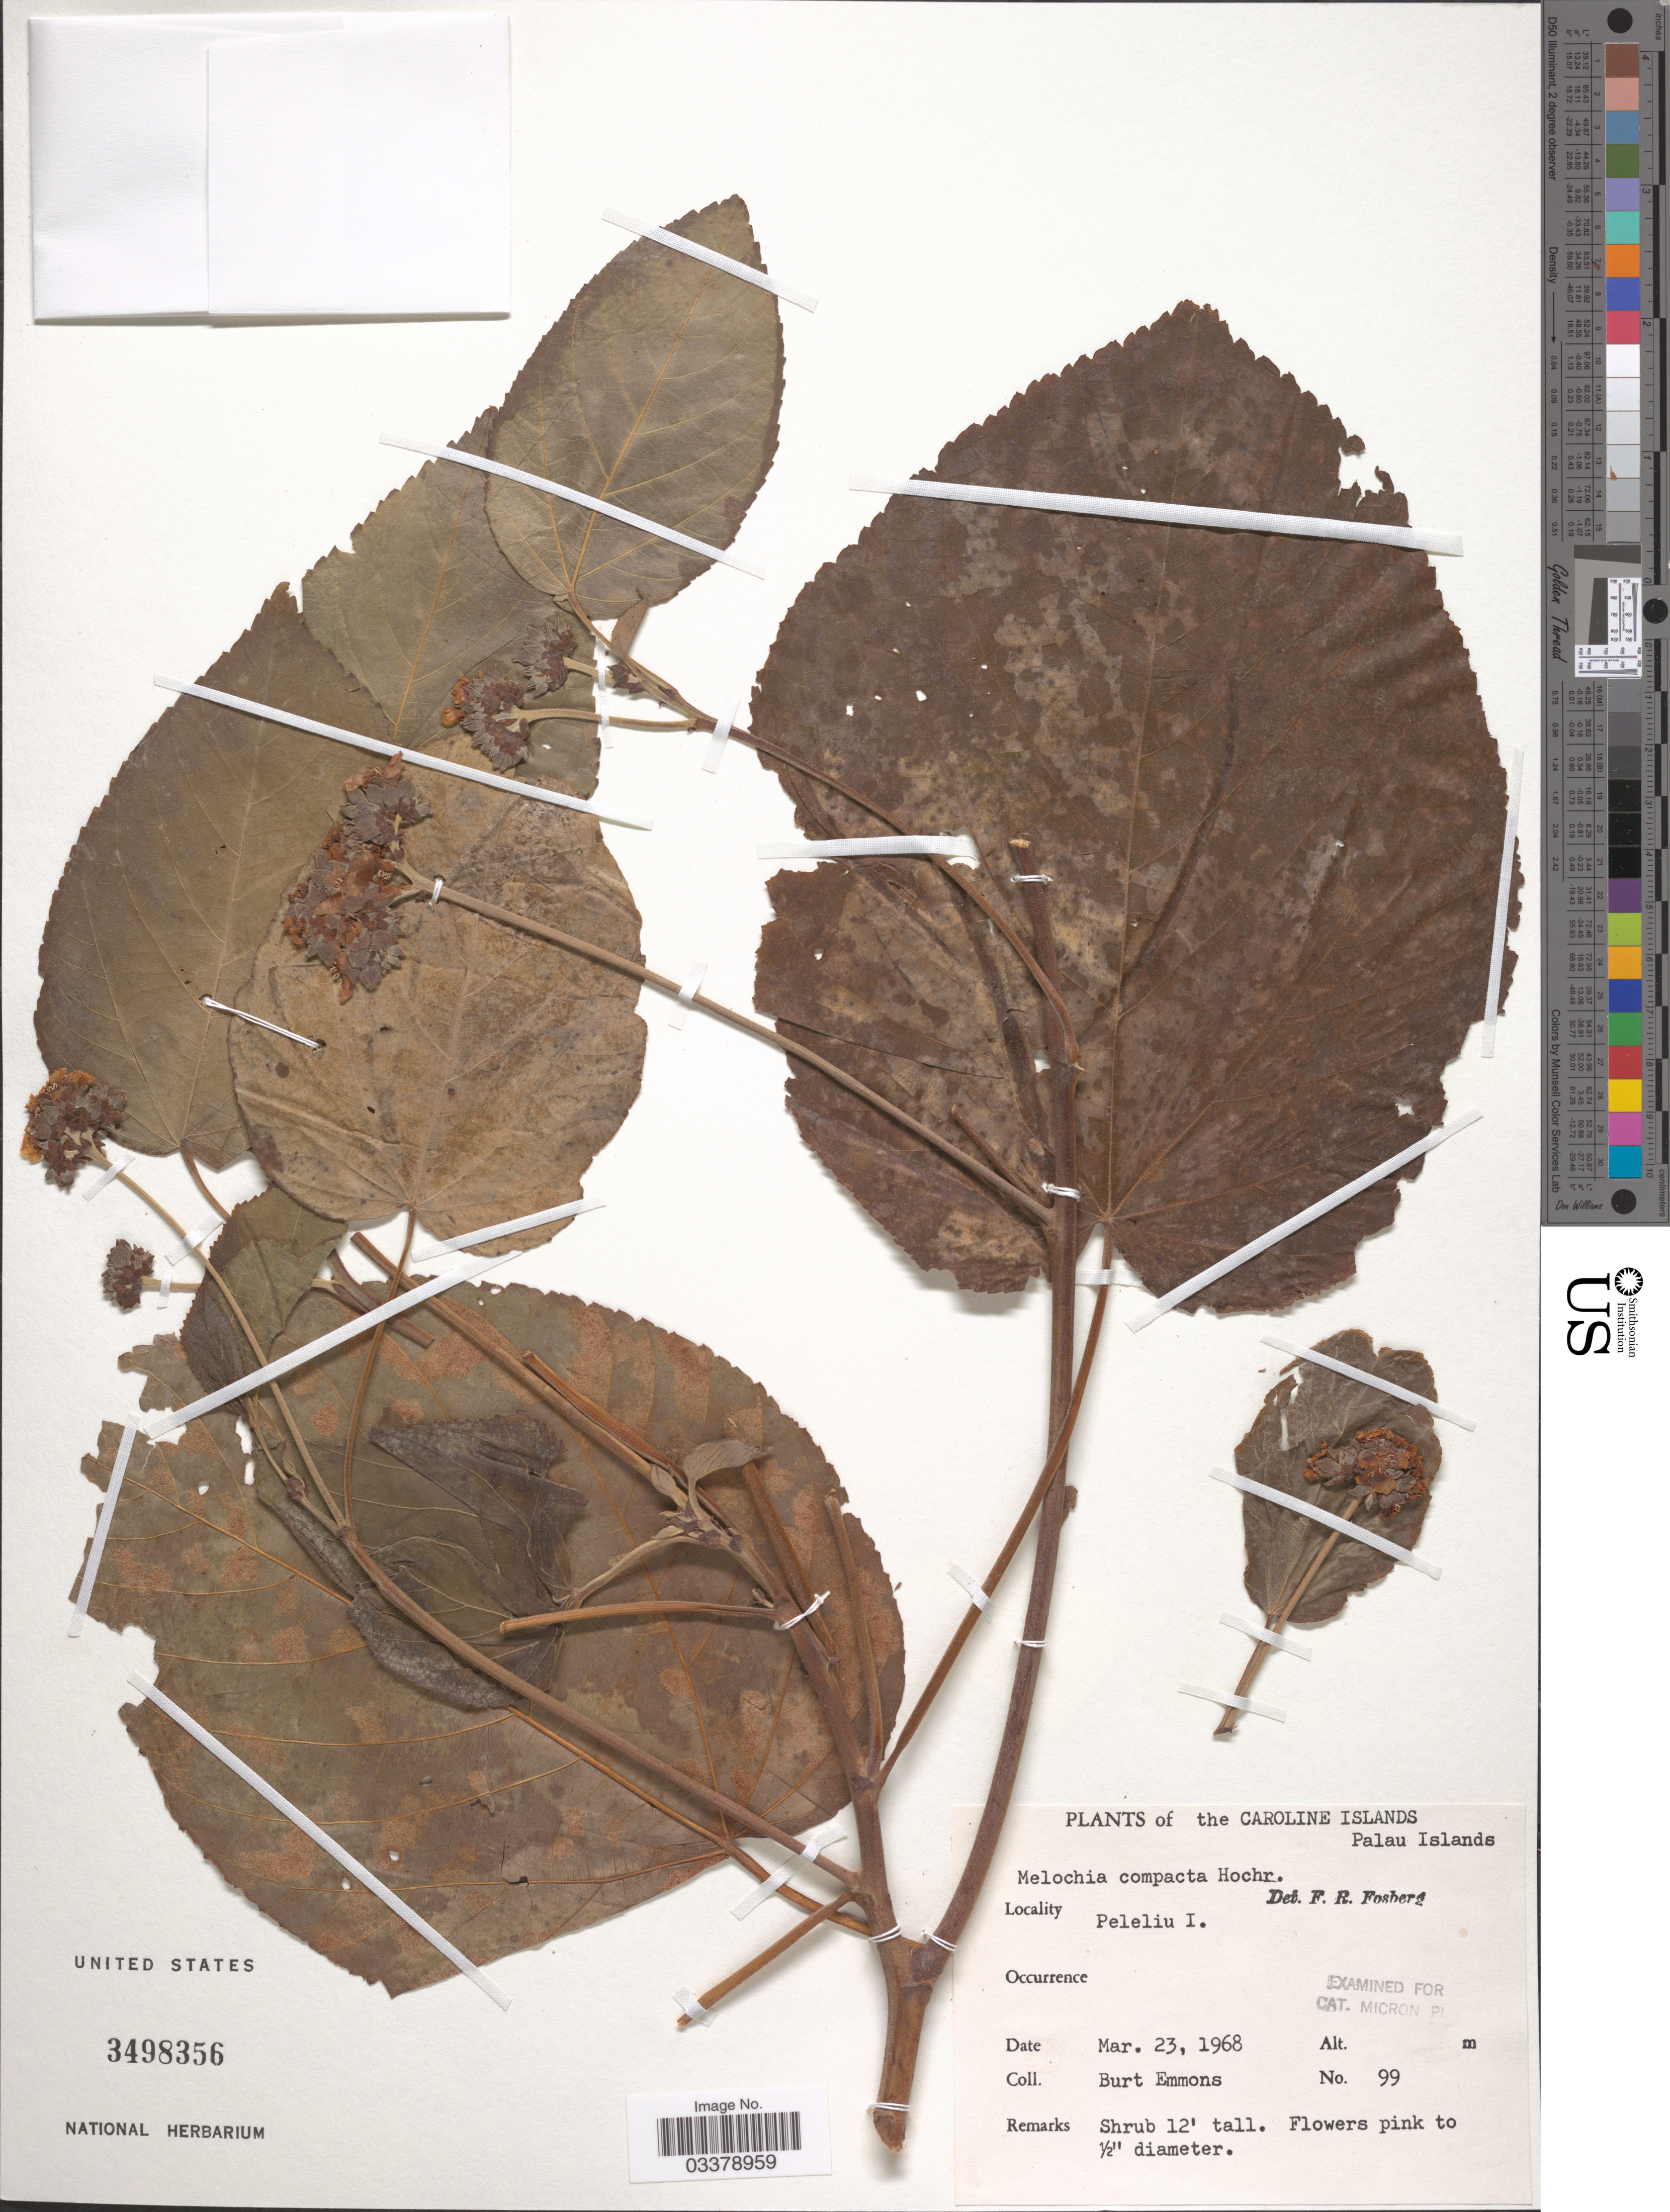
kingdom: Plantae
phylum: Tracheophyta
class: Magnoliopsida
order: Malvales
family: Malvaceae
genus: Melochia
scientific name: Melochia compacta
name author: Hochr.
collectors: B. Emmons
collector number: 99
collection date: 1968-03-23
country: Palau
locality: The Caroline Islands, Palau Islands, Peleliu I.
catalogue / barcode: US 3498356